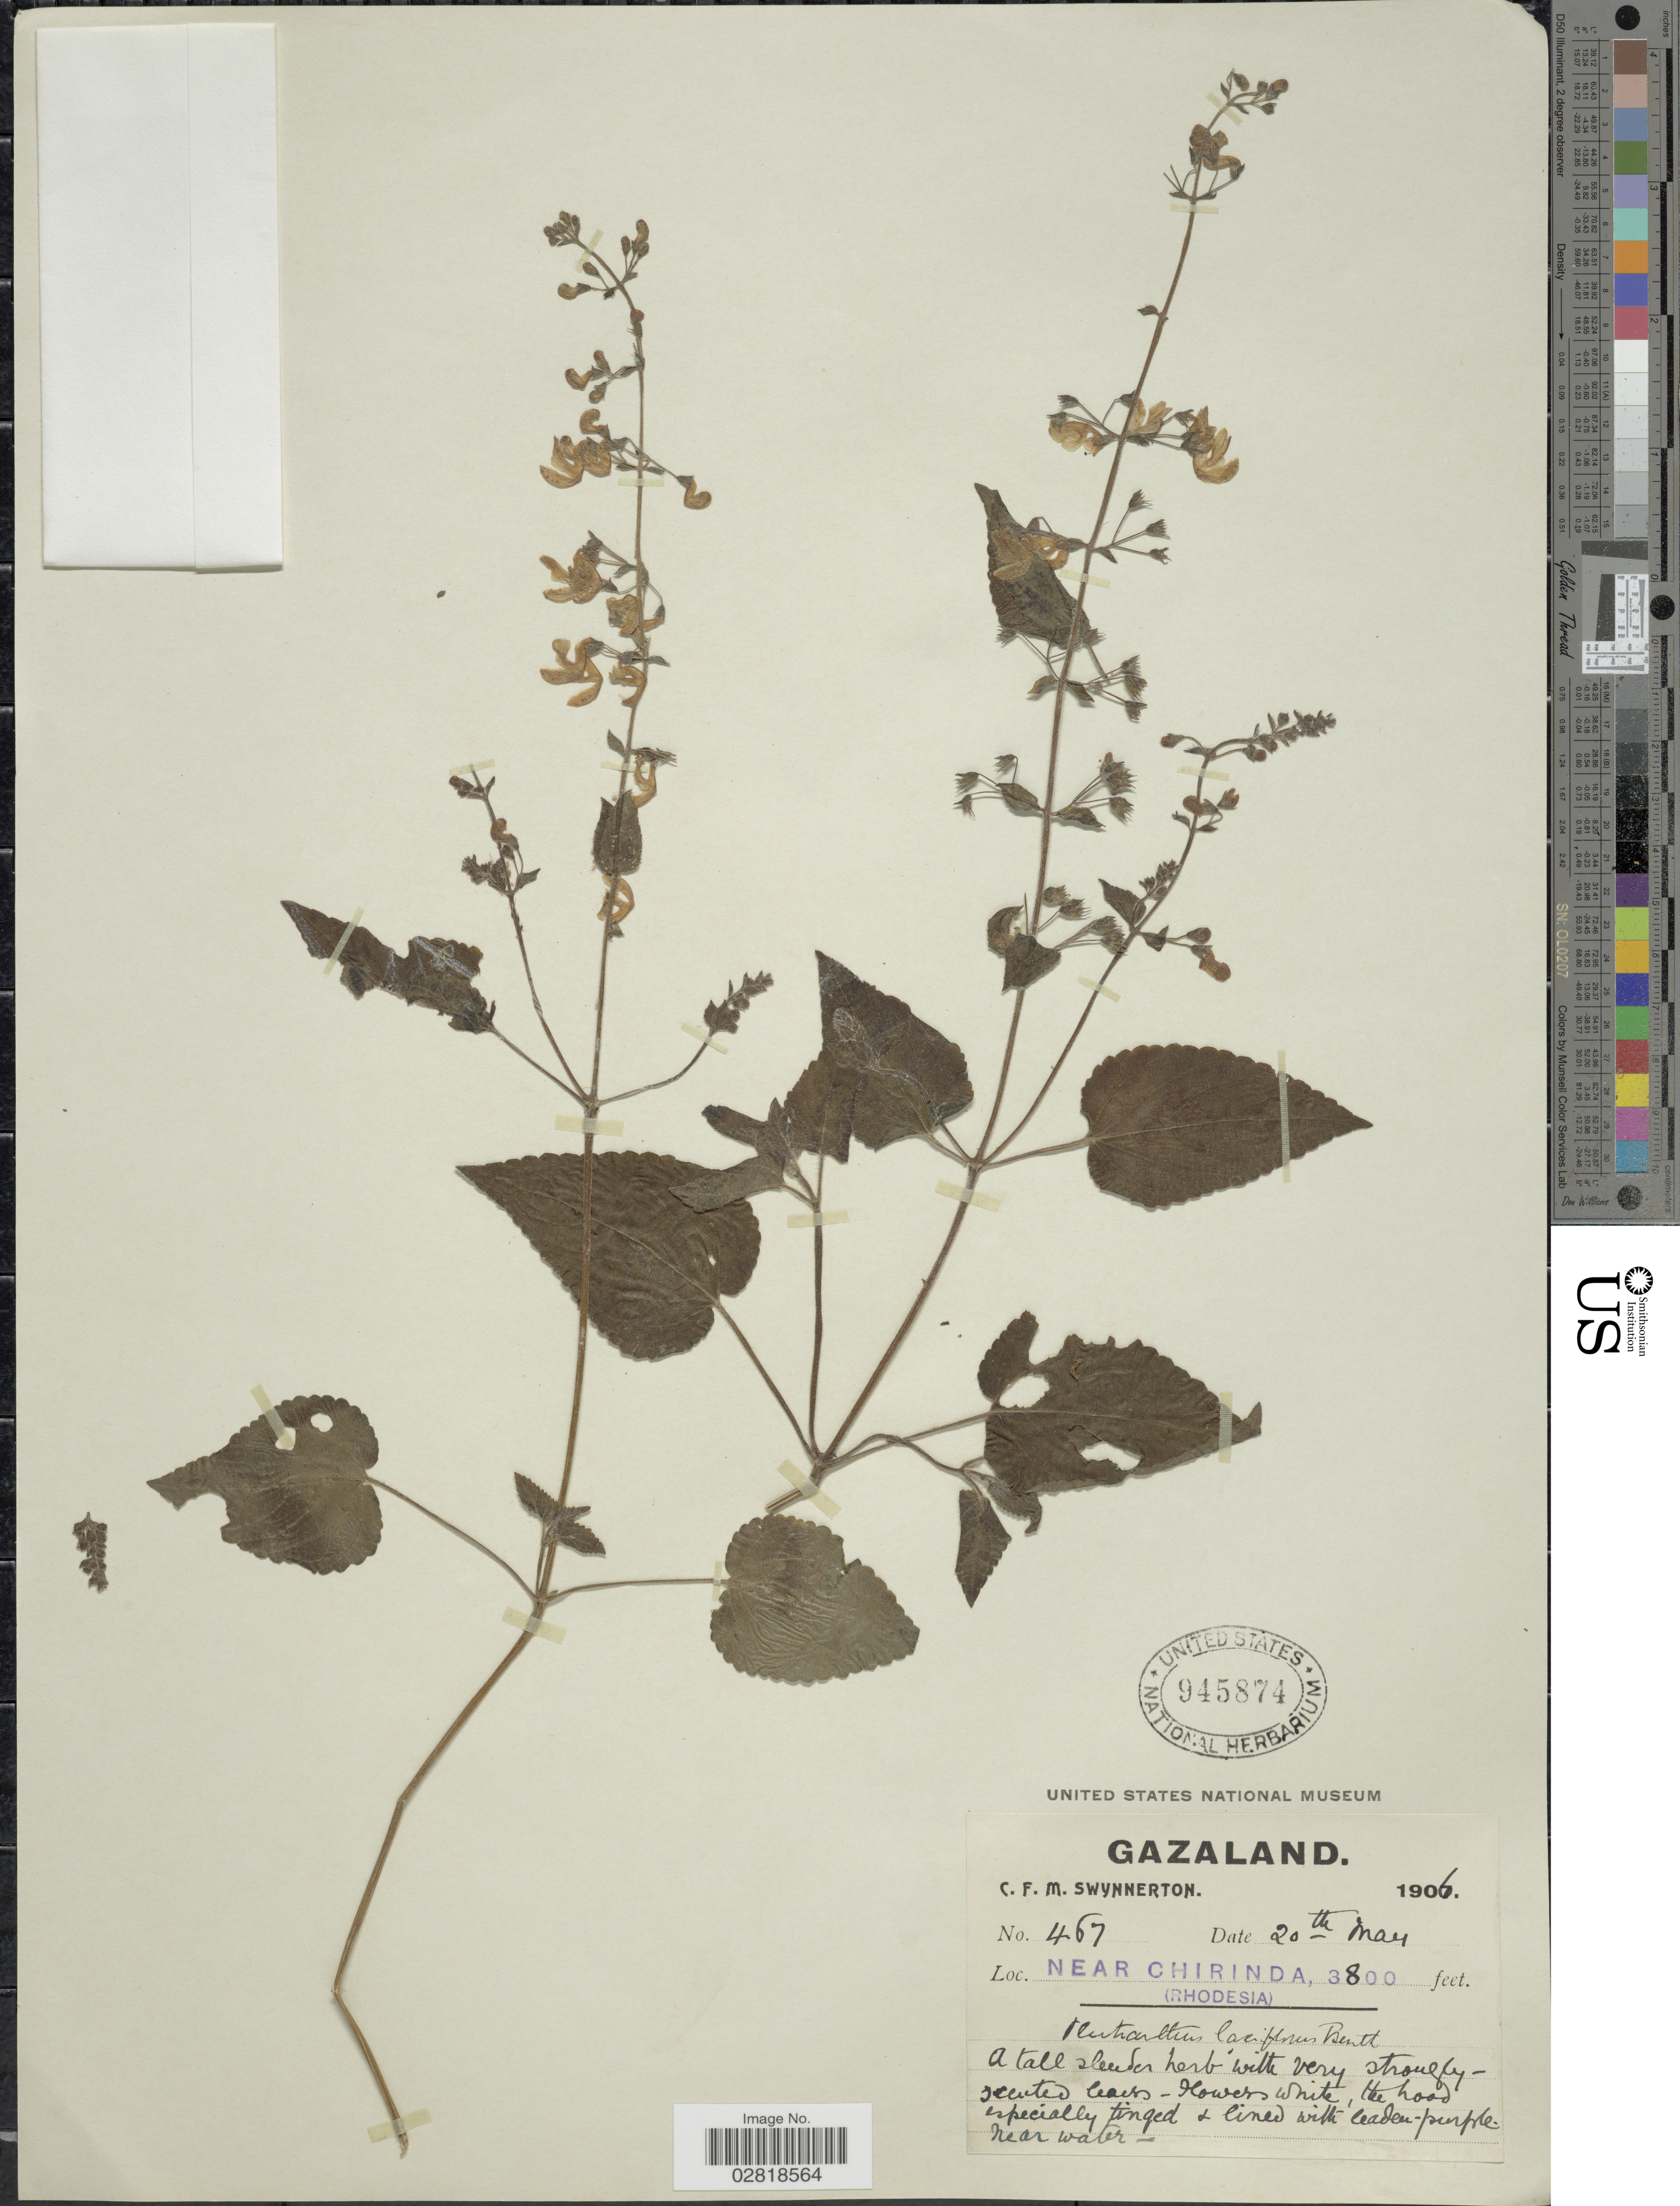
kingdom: Plantae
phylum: Tracheophyta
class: Magnoliopsida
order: Lamiales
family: Lamiaceae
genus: Plectranthus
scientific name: Plectranthus laxiflorus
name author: Benth.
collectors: C. Swynnerton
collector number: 467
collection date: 1906-05-20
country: Zimbabwe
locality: Gazaland. Near Chirinda (Rhodesia).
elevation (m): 1158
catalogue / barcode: US 945874